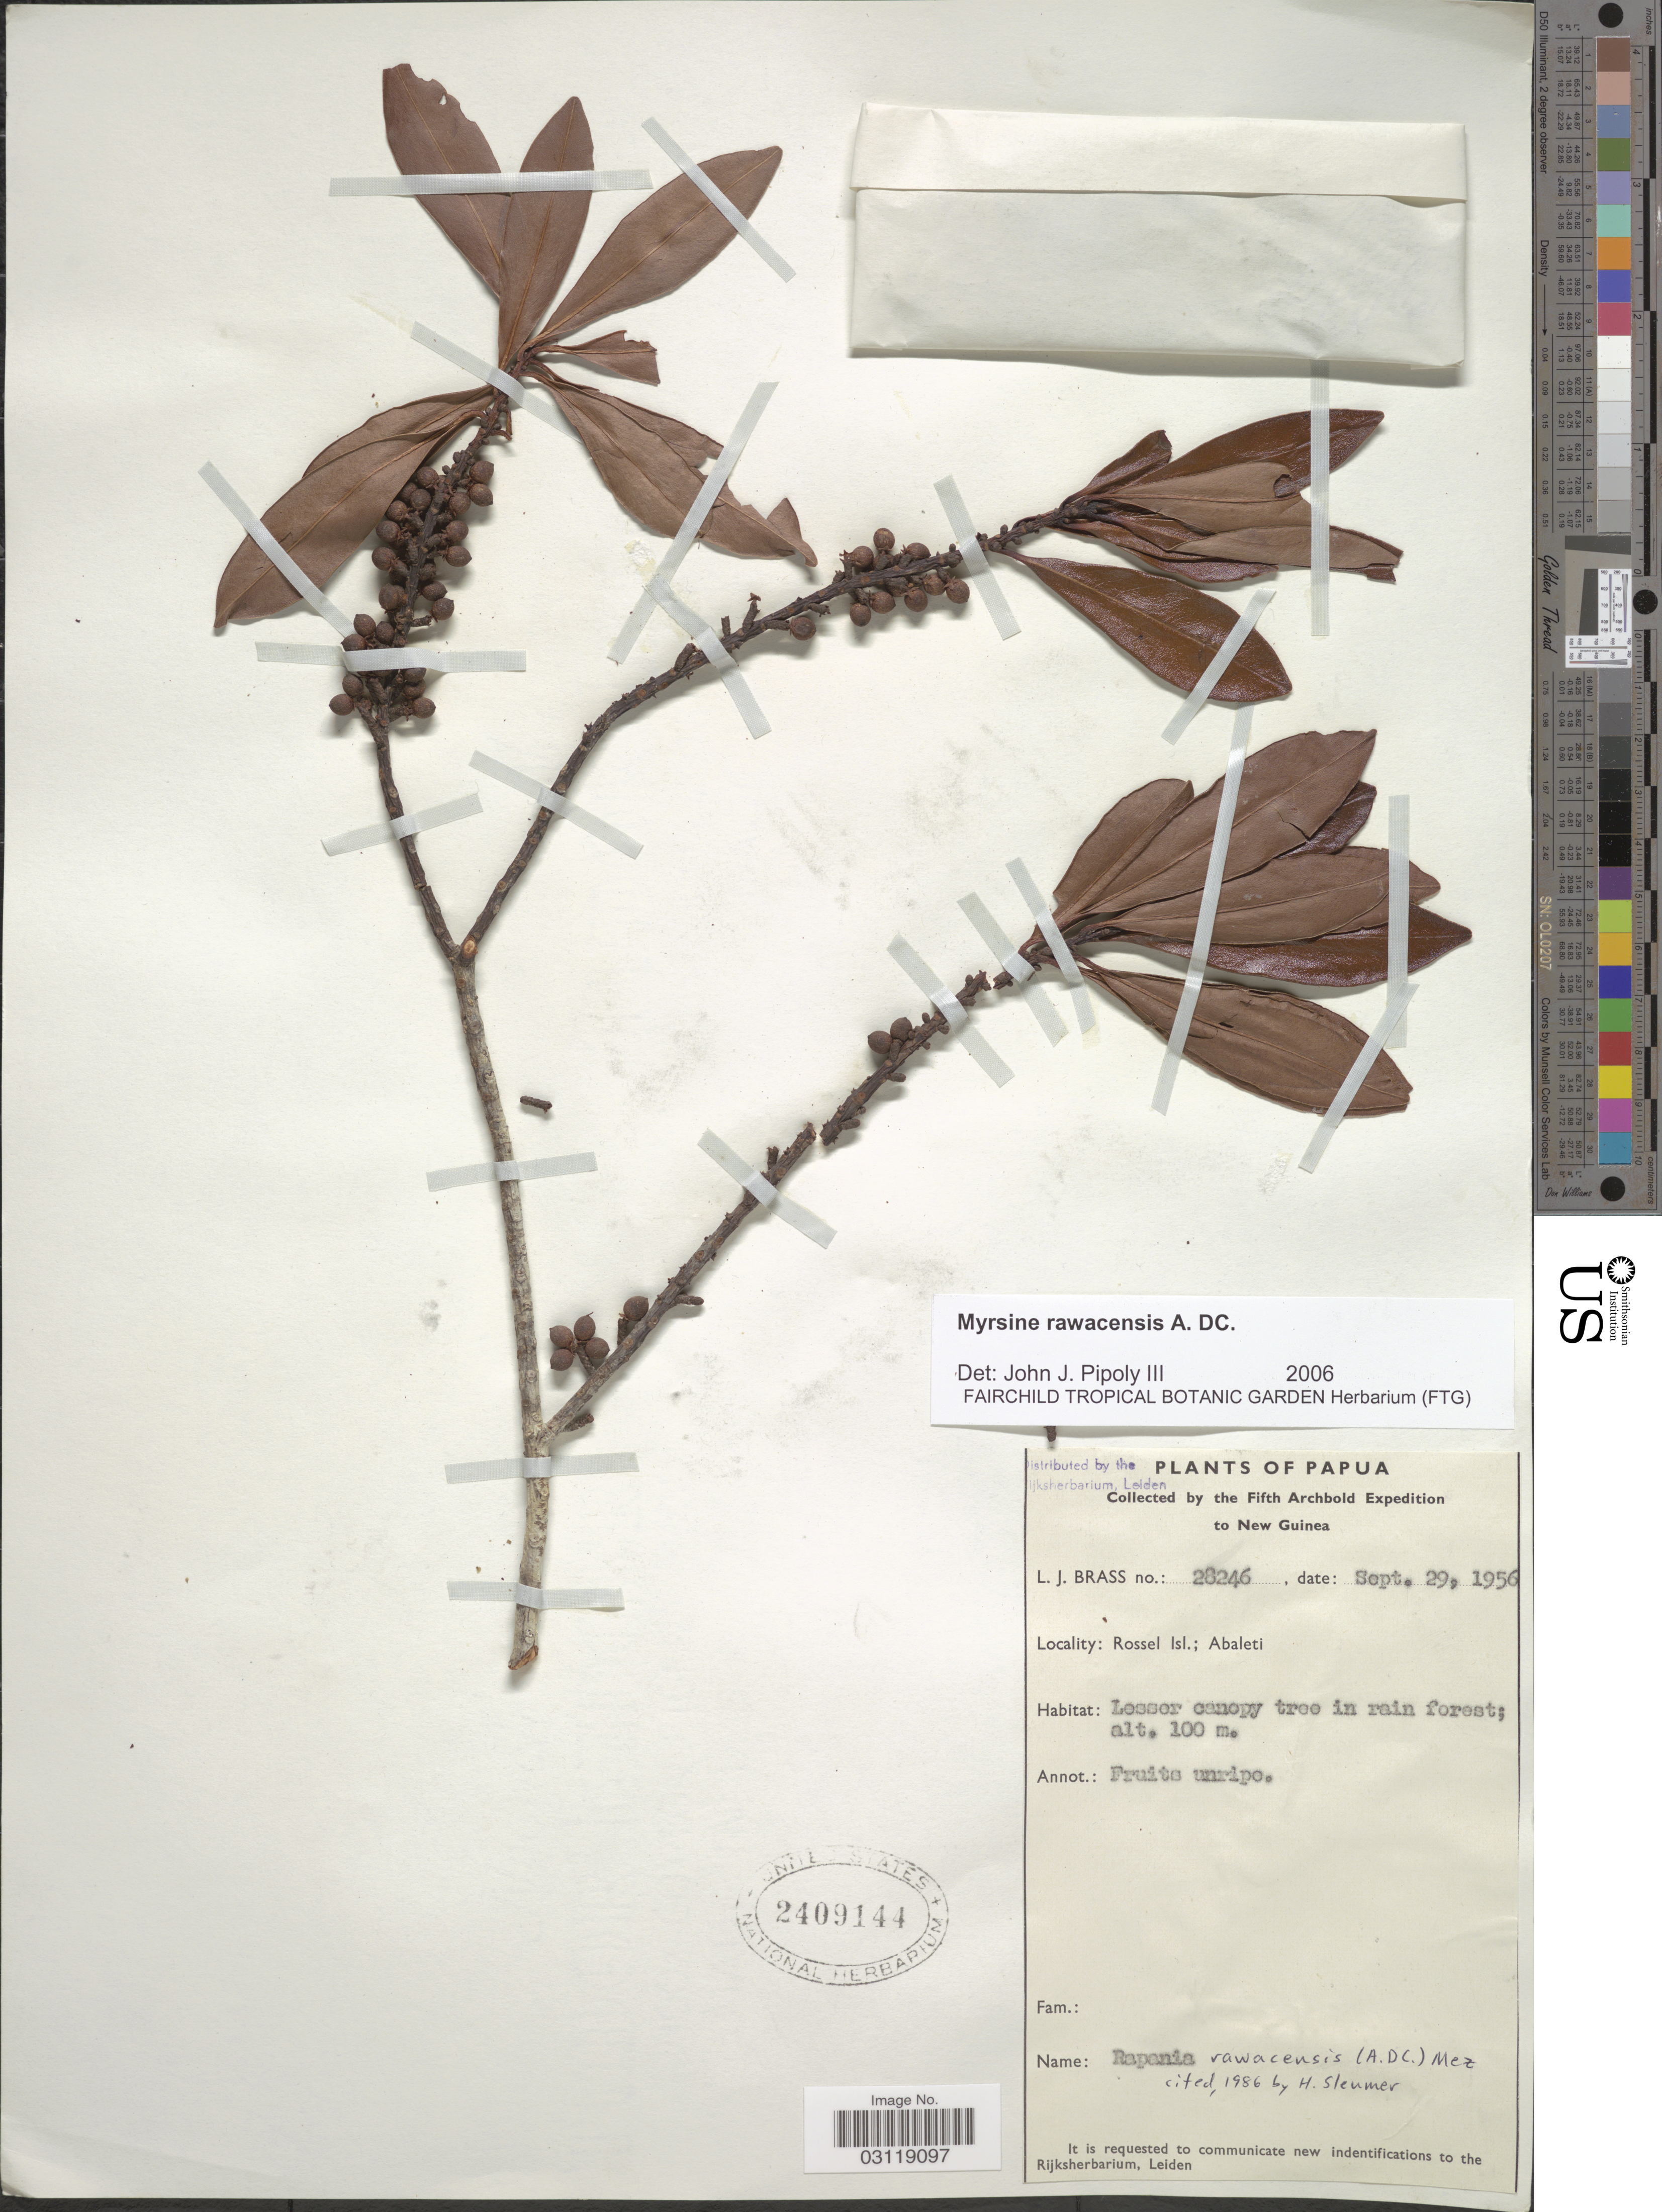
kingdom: Plantae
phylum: Tracheophyta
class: Magnoliopsida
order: Ericales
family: Primulaceae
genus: Rapanea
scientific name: Rapanea rawacensis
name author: (A. DC.) Mez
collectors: L. J. Brass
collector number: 28246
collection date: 1956-09-29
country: Papua New Guinea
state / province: Milne Bay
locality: Papua. New Guinea. Rossel Isl.; Abaleti.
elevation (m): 100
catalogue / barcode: US 2409144